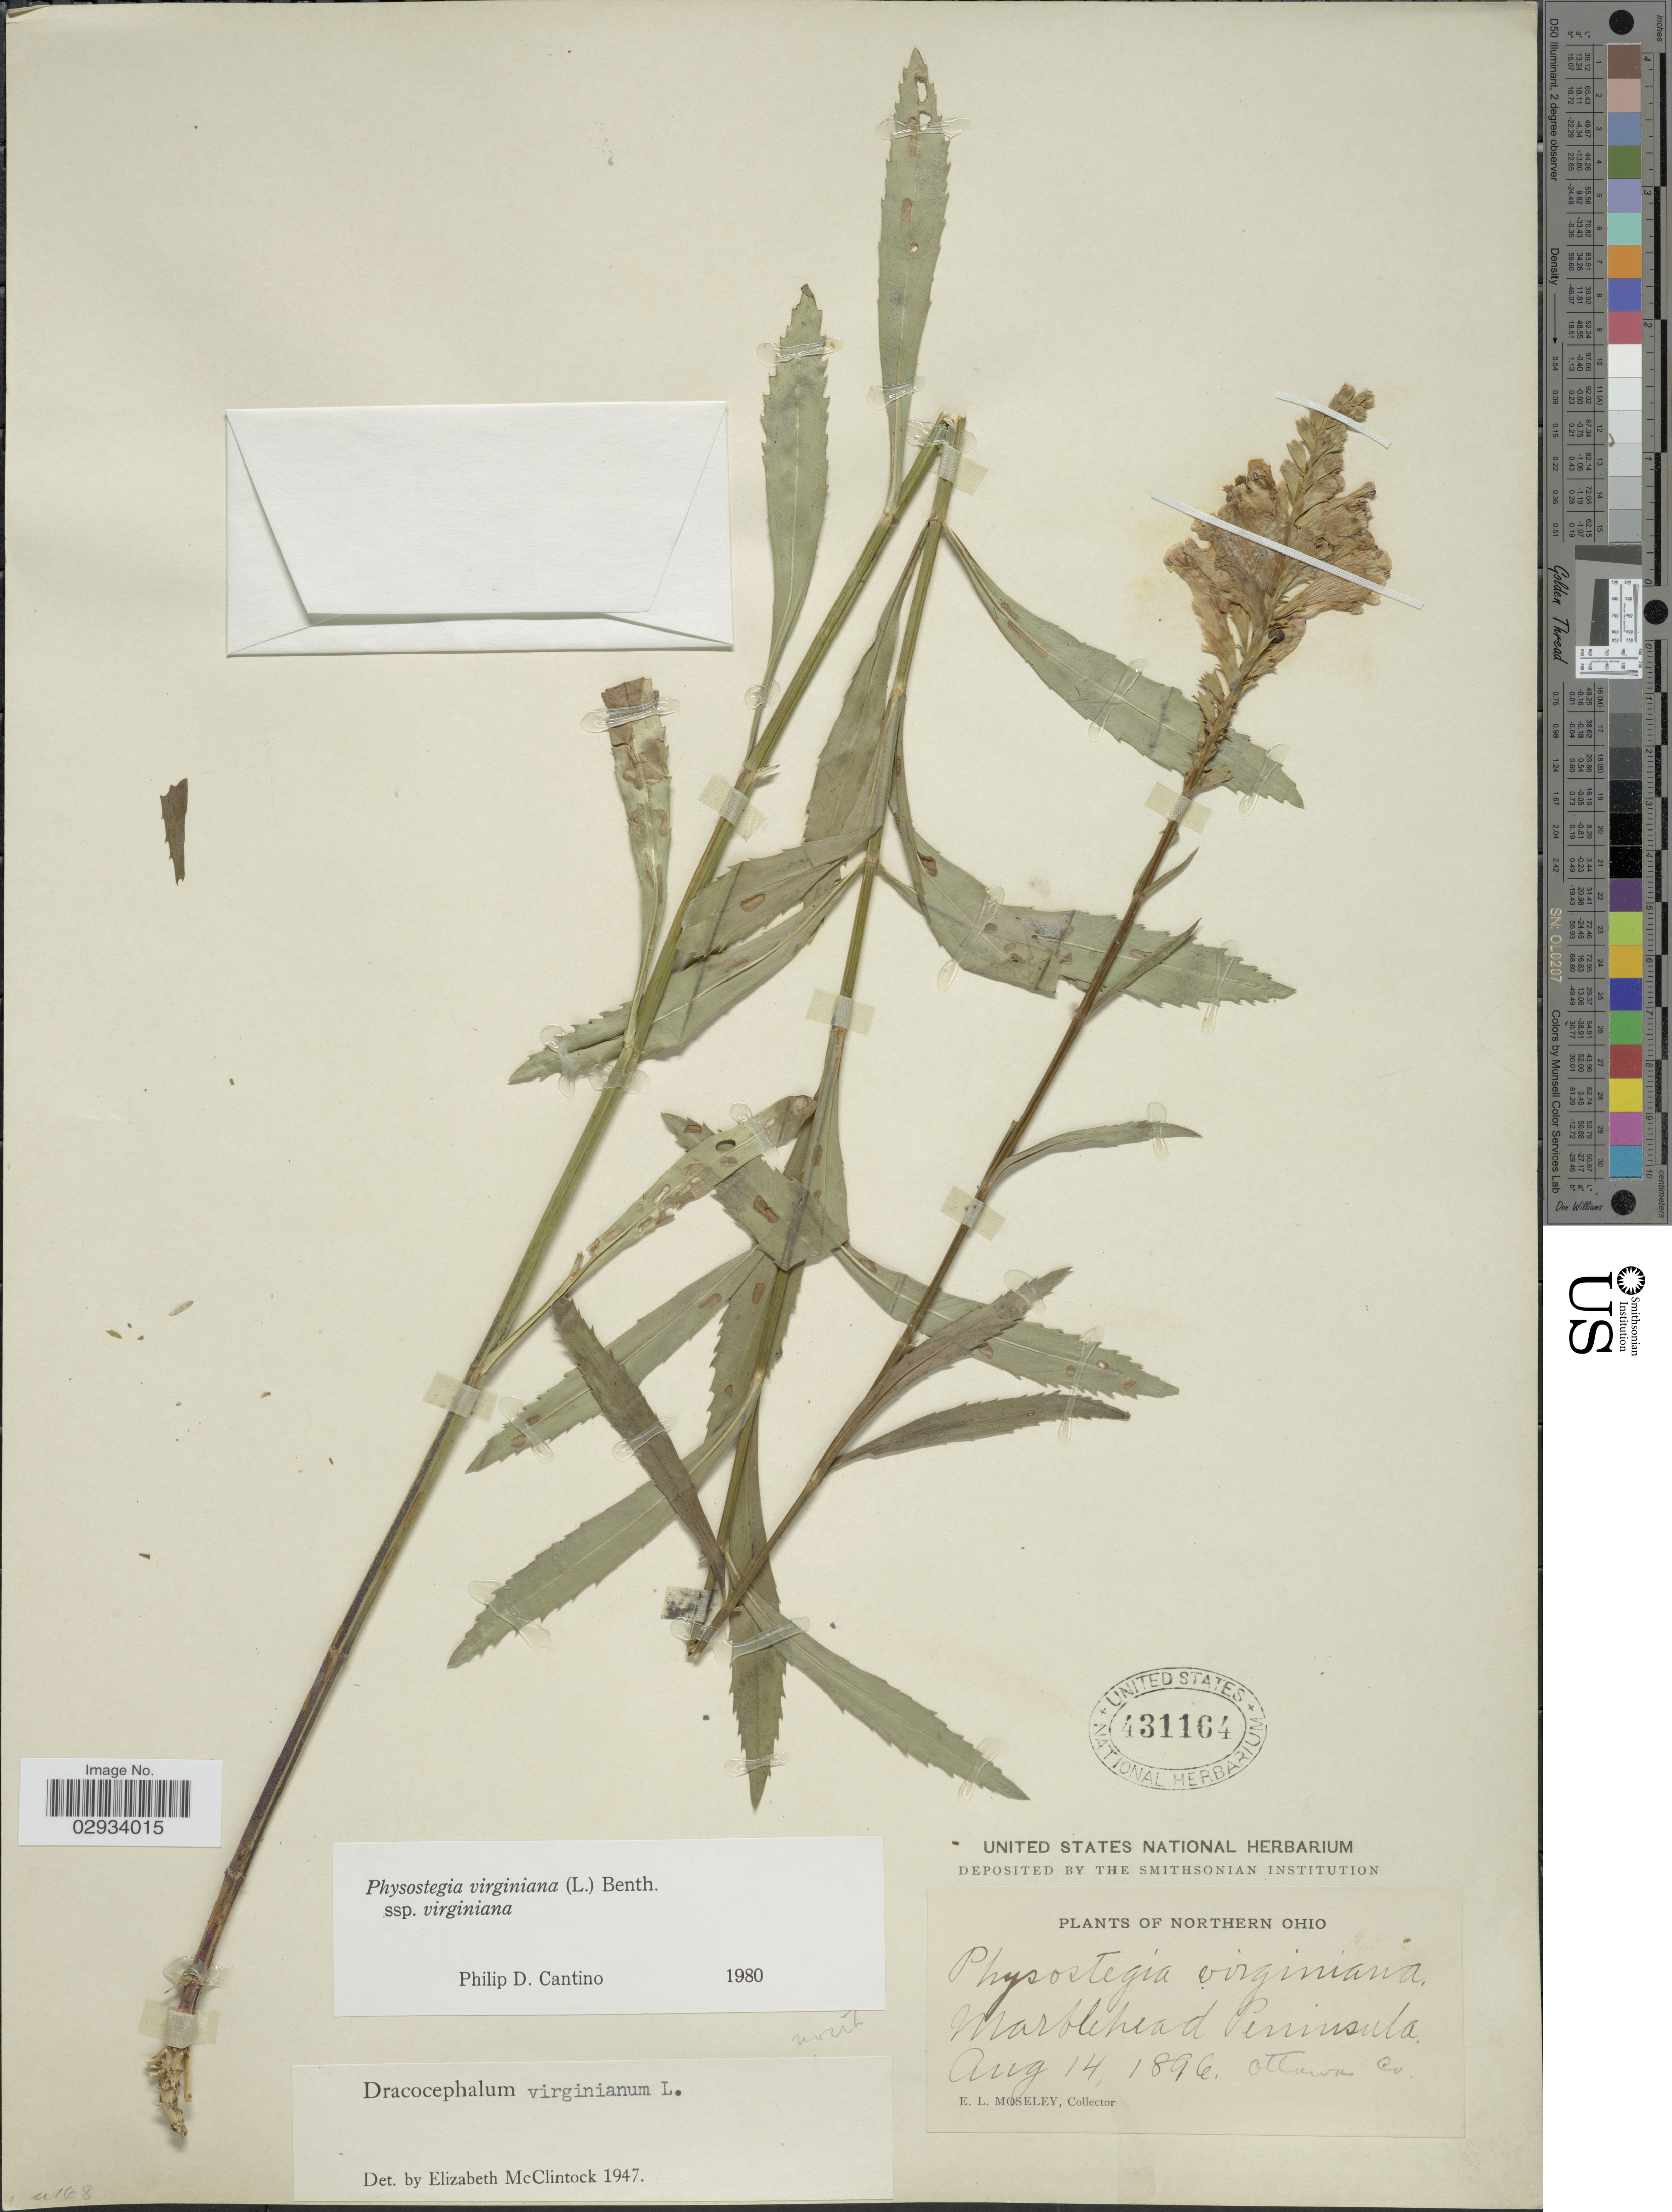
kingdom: Plantae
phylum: Tracheophyta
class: Magnoliopsida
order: Lamiales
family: Lamiaceae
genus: Physostegia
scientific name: Physostegia virginiana subsp. virginiana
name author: (L.) Benth.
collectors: E. Moseley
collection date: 1896-08-14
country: United States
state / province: Ohio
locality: Northern Ohio, Marblehead Peninsula, Ottawa Co.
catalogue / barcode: US 431164